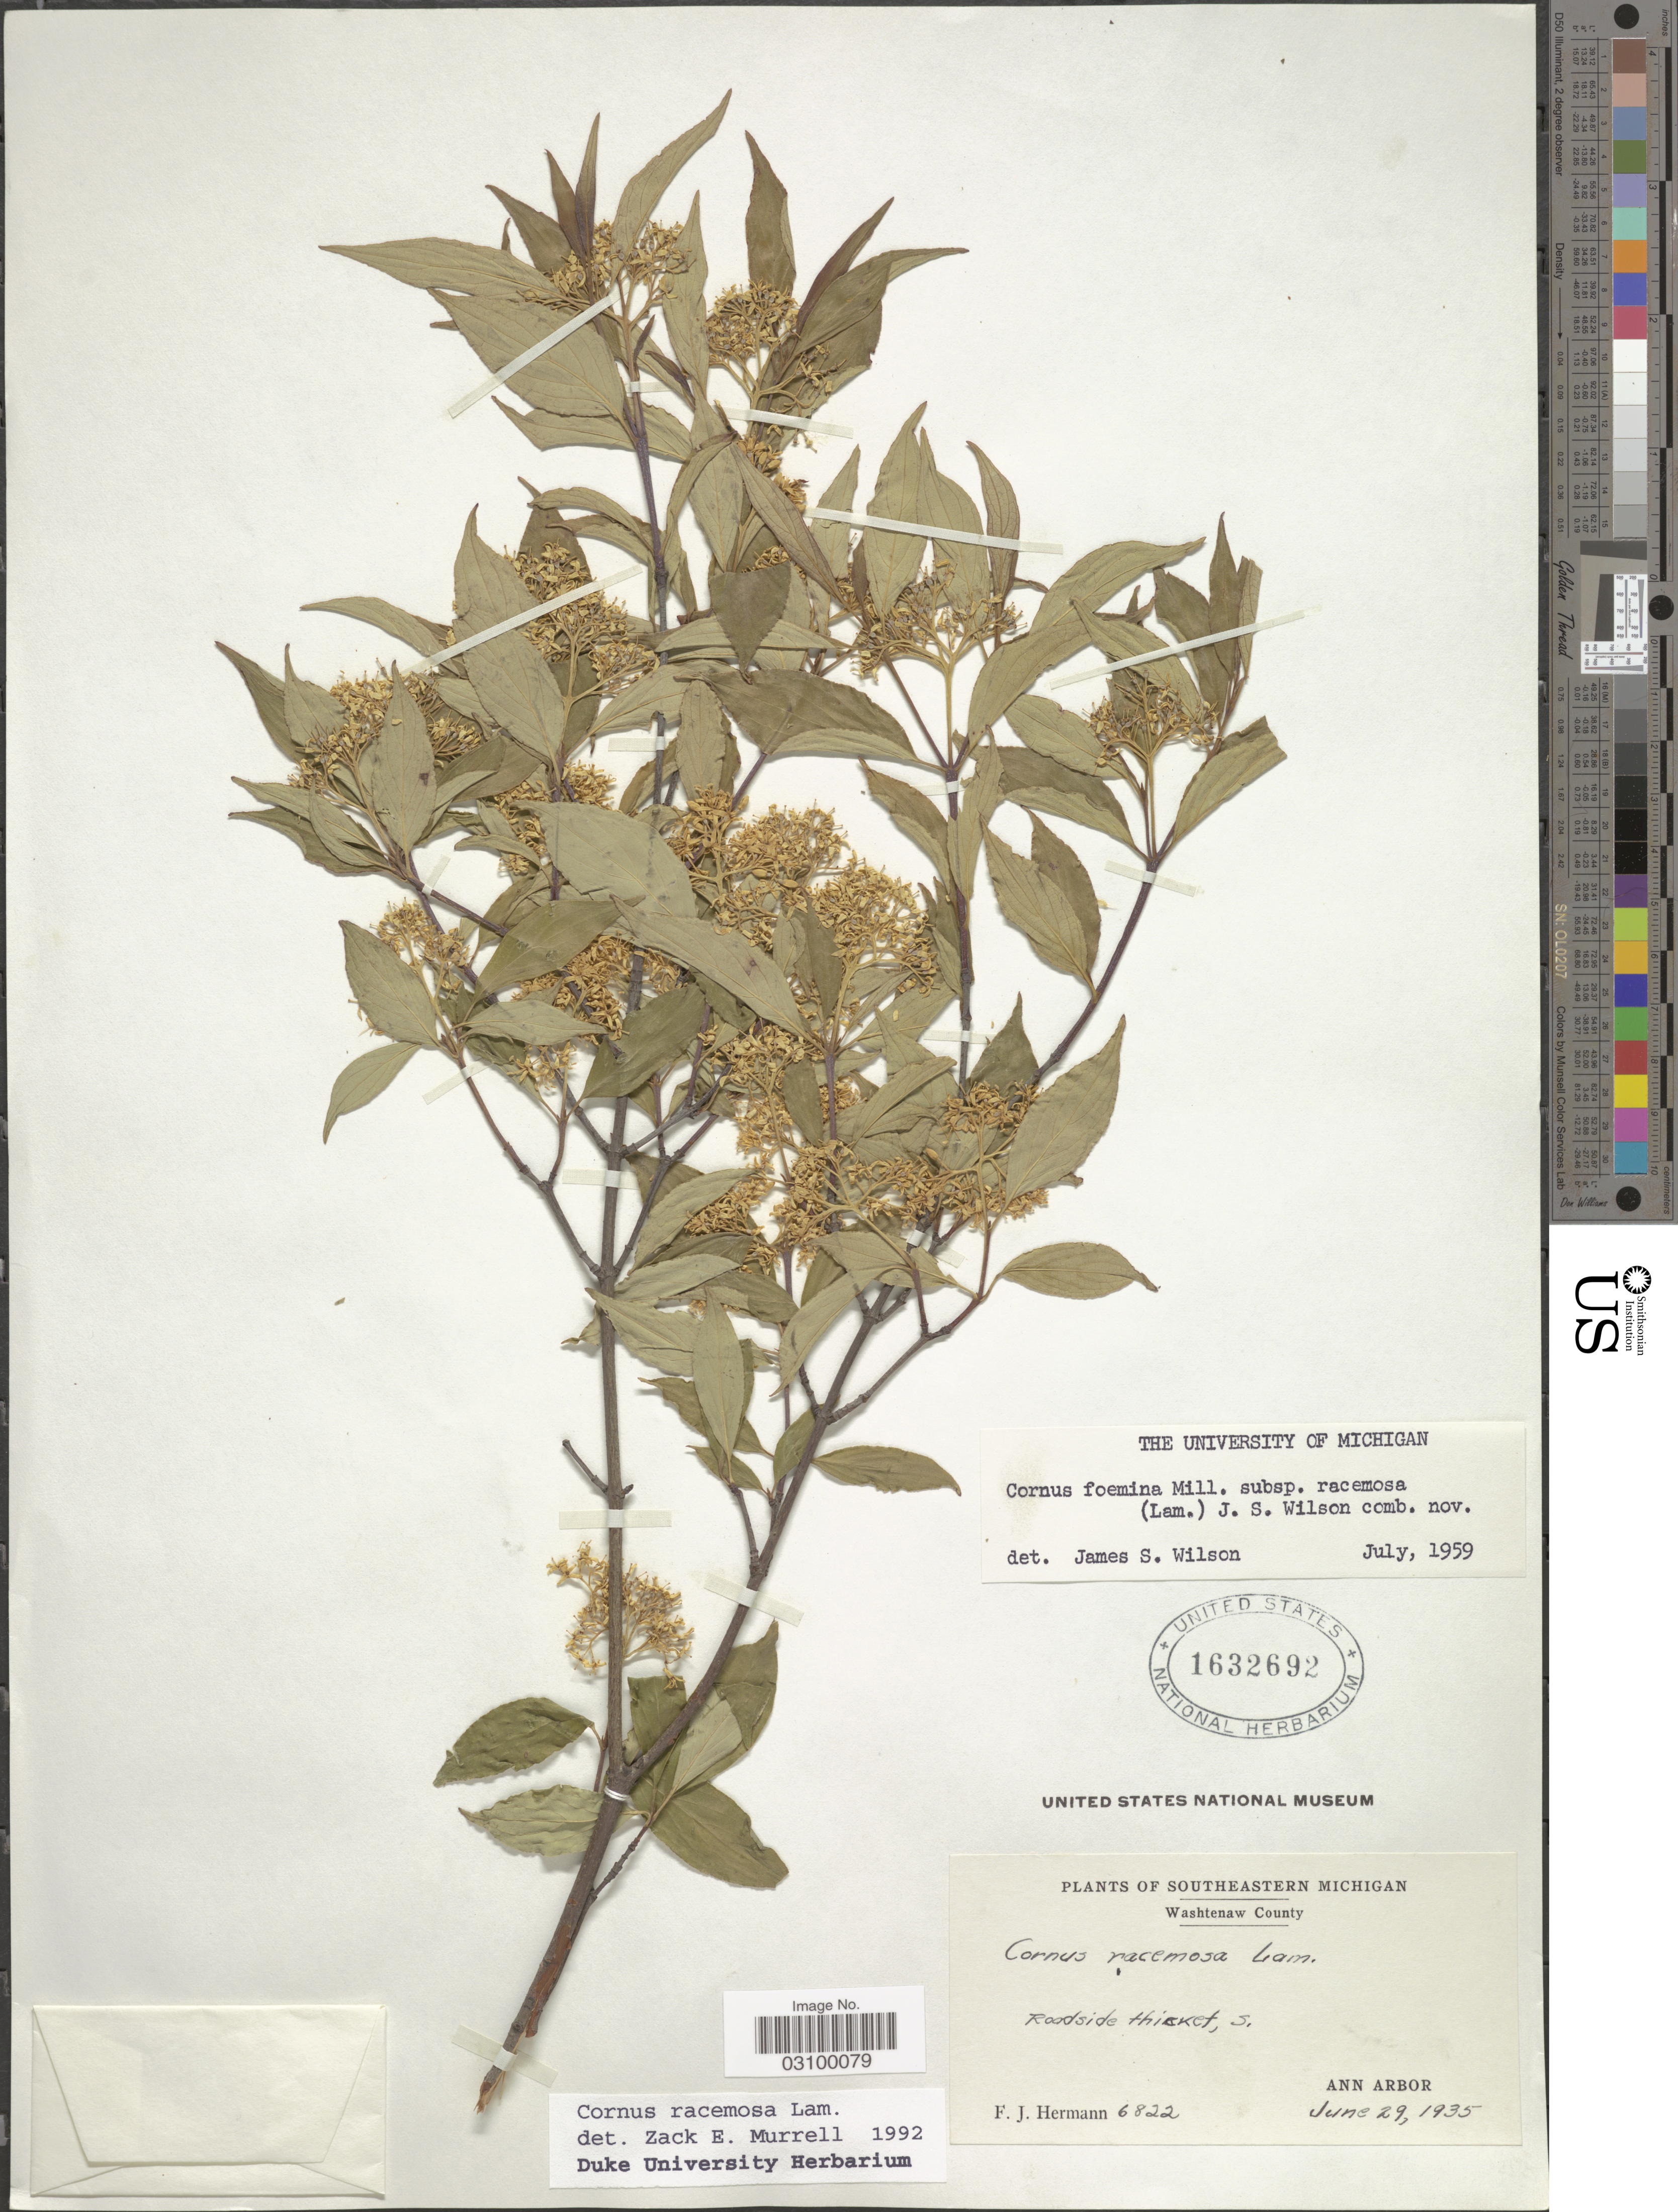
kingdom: Plantae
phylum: Tracheophyta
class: Magnoliopsida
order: Cornales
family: Cornaceae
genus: Cornus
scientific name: Cornus racemosa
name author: Lam.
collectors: F. J. Hermann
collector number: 6822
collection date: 1935-06-29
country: United States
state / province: Michigan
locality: Southeastern Michigan. Washtenaw County. S. Ann Arbor.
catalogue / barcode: US 1632692